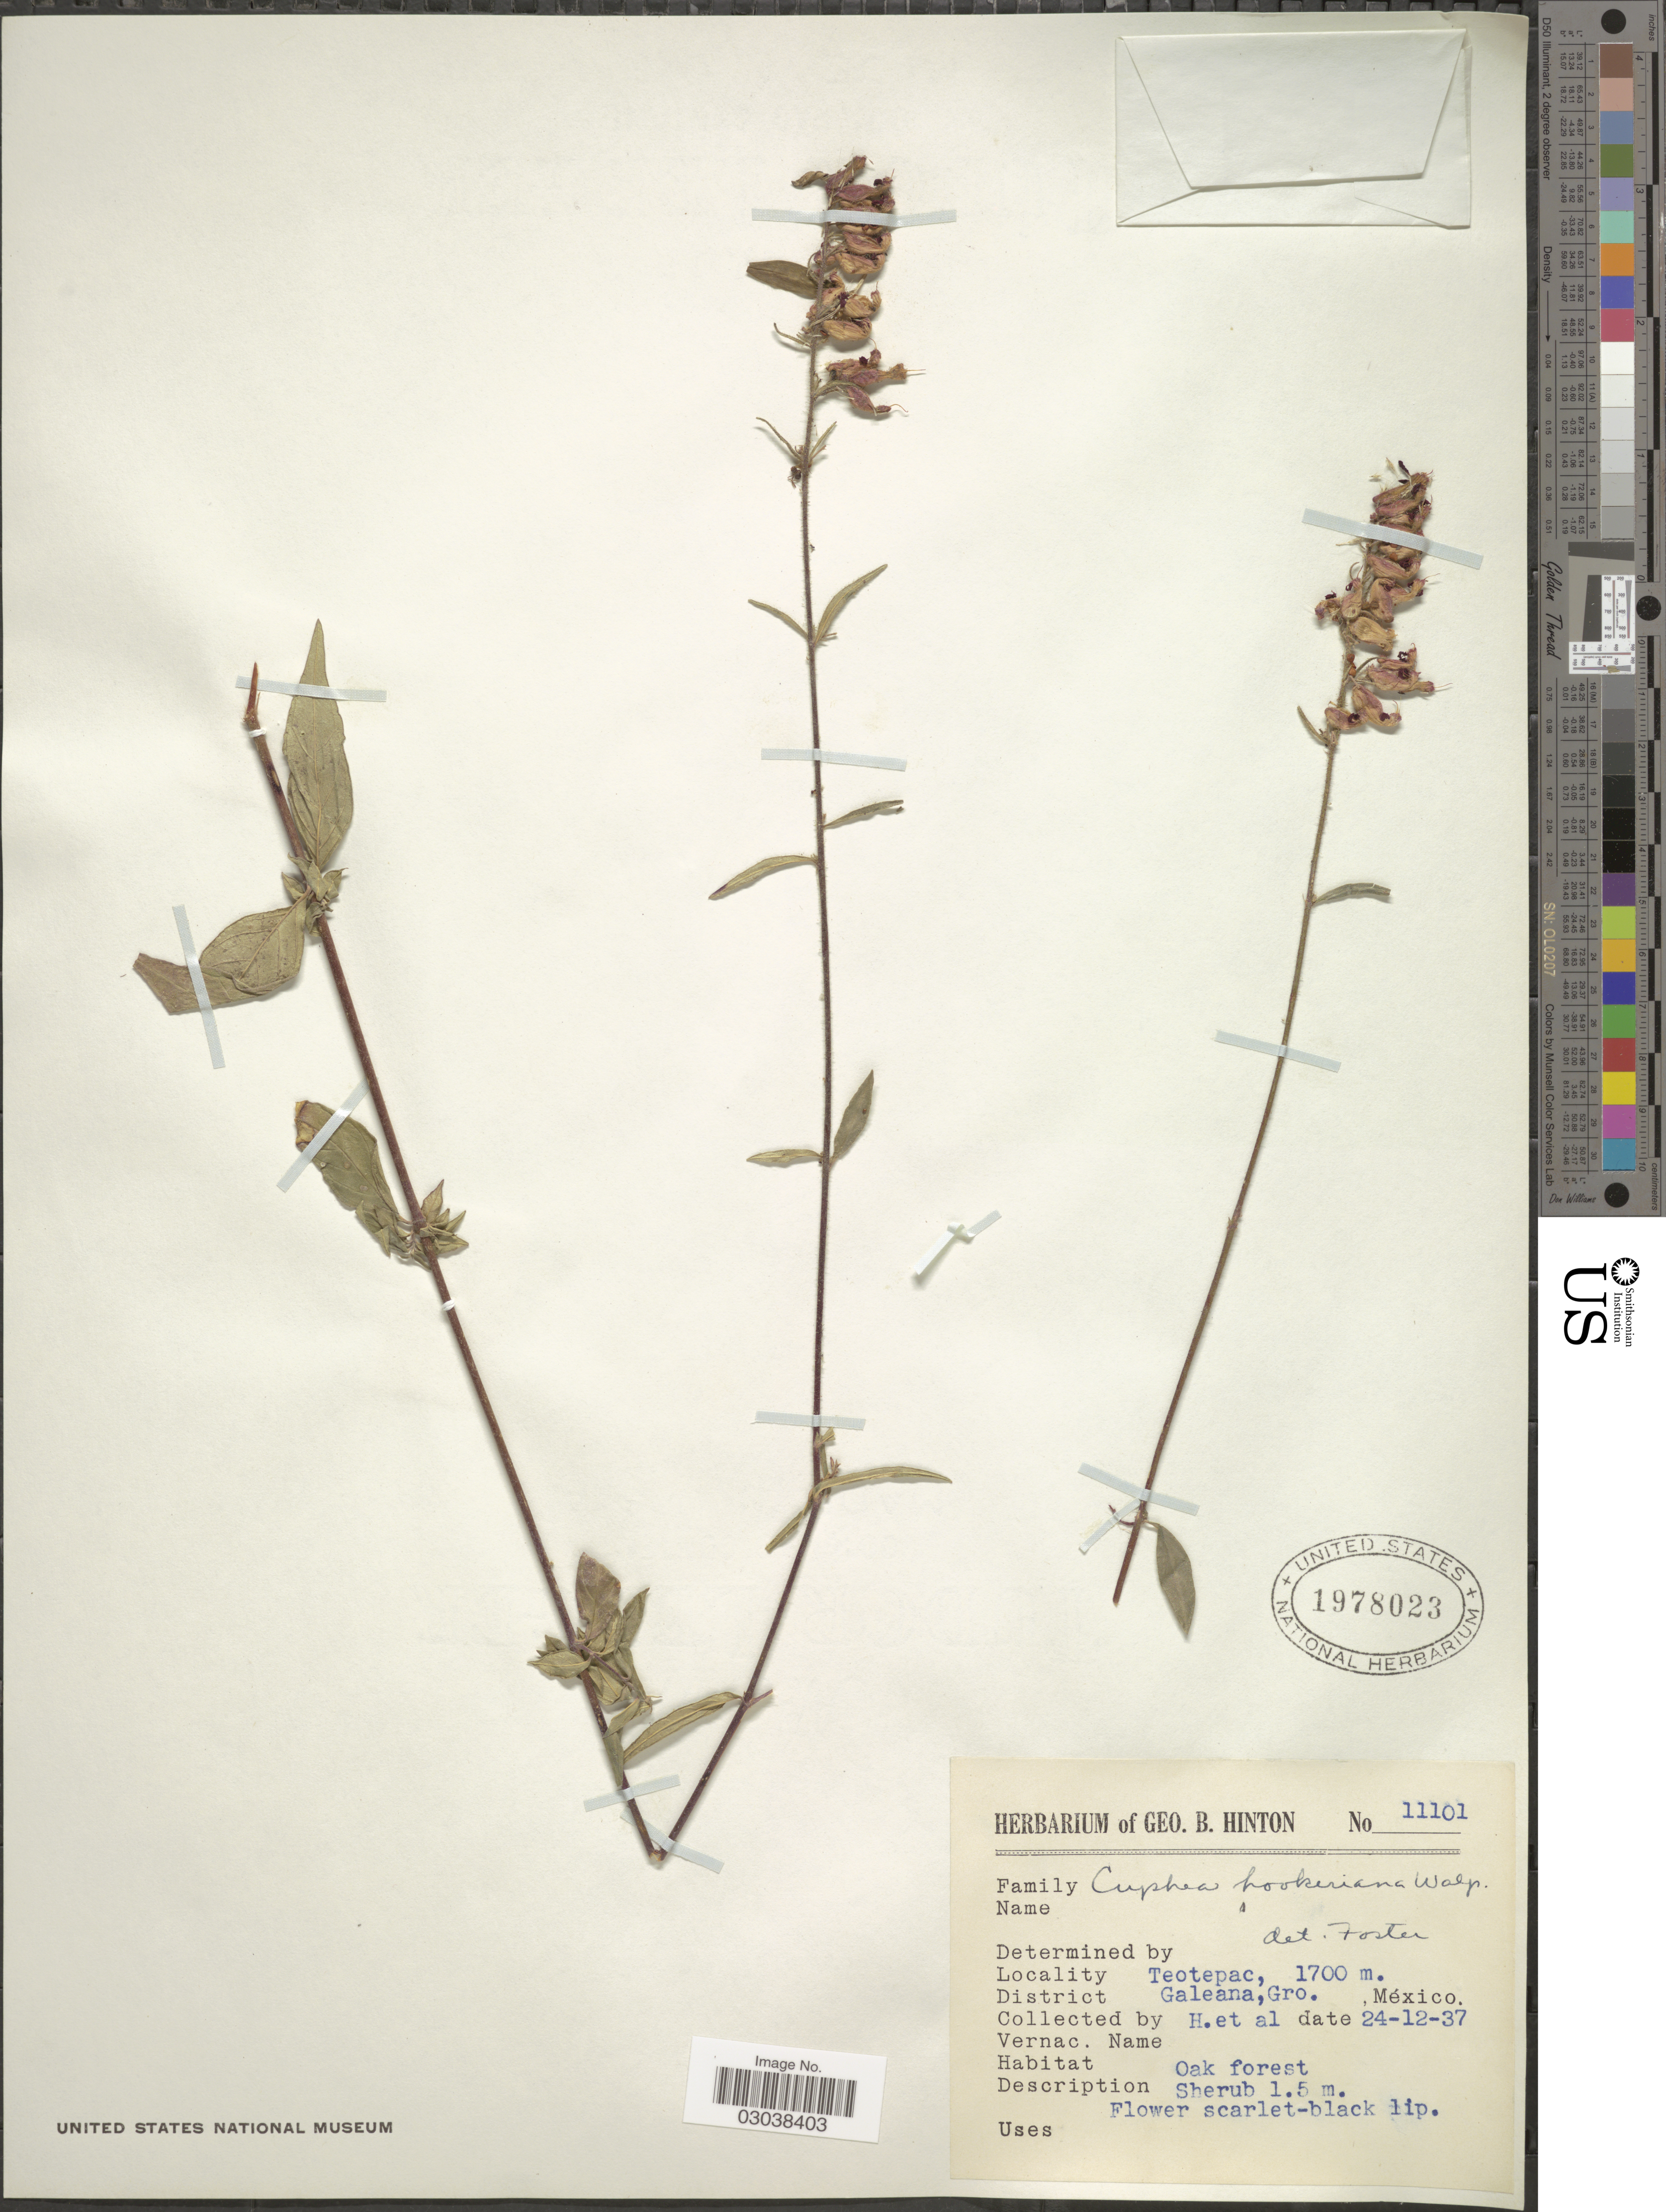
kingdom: Plantae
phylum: Tracheophyta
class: Magnoliopsida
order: Myrtales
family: Lythraceae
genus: Cuphea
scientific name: Cuphea hookeriana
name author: Walp.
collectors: G. B. Hinton & et al.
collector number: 11101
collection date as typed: Transcribed d/m/y: 24/12/37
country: Mexico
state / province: Guerrero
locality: Teotepac, District Galeana, Gro.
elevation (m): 1700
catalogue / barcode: US 1978023